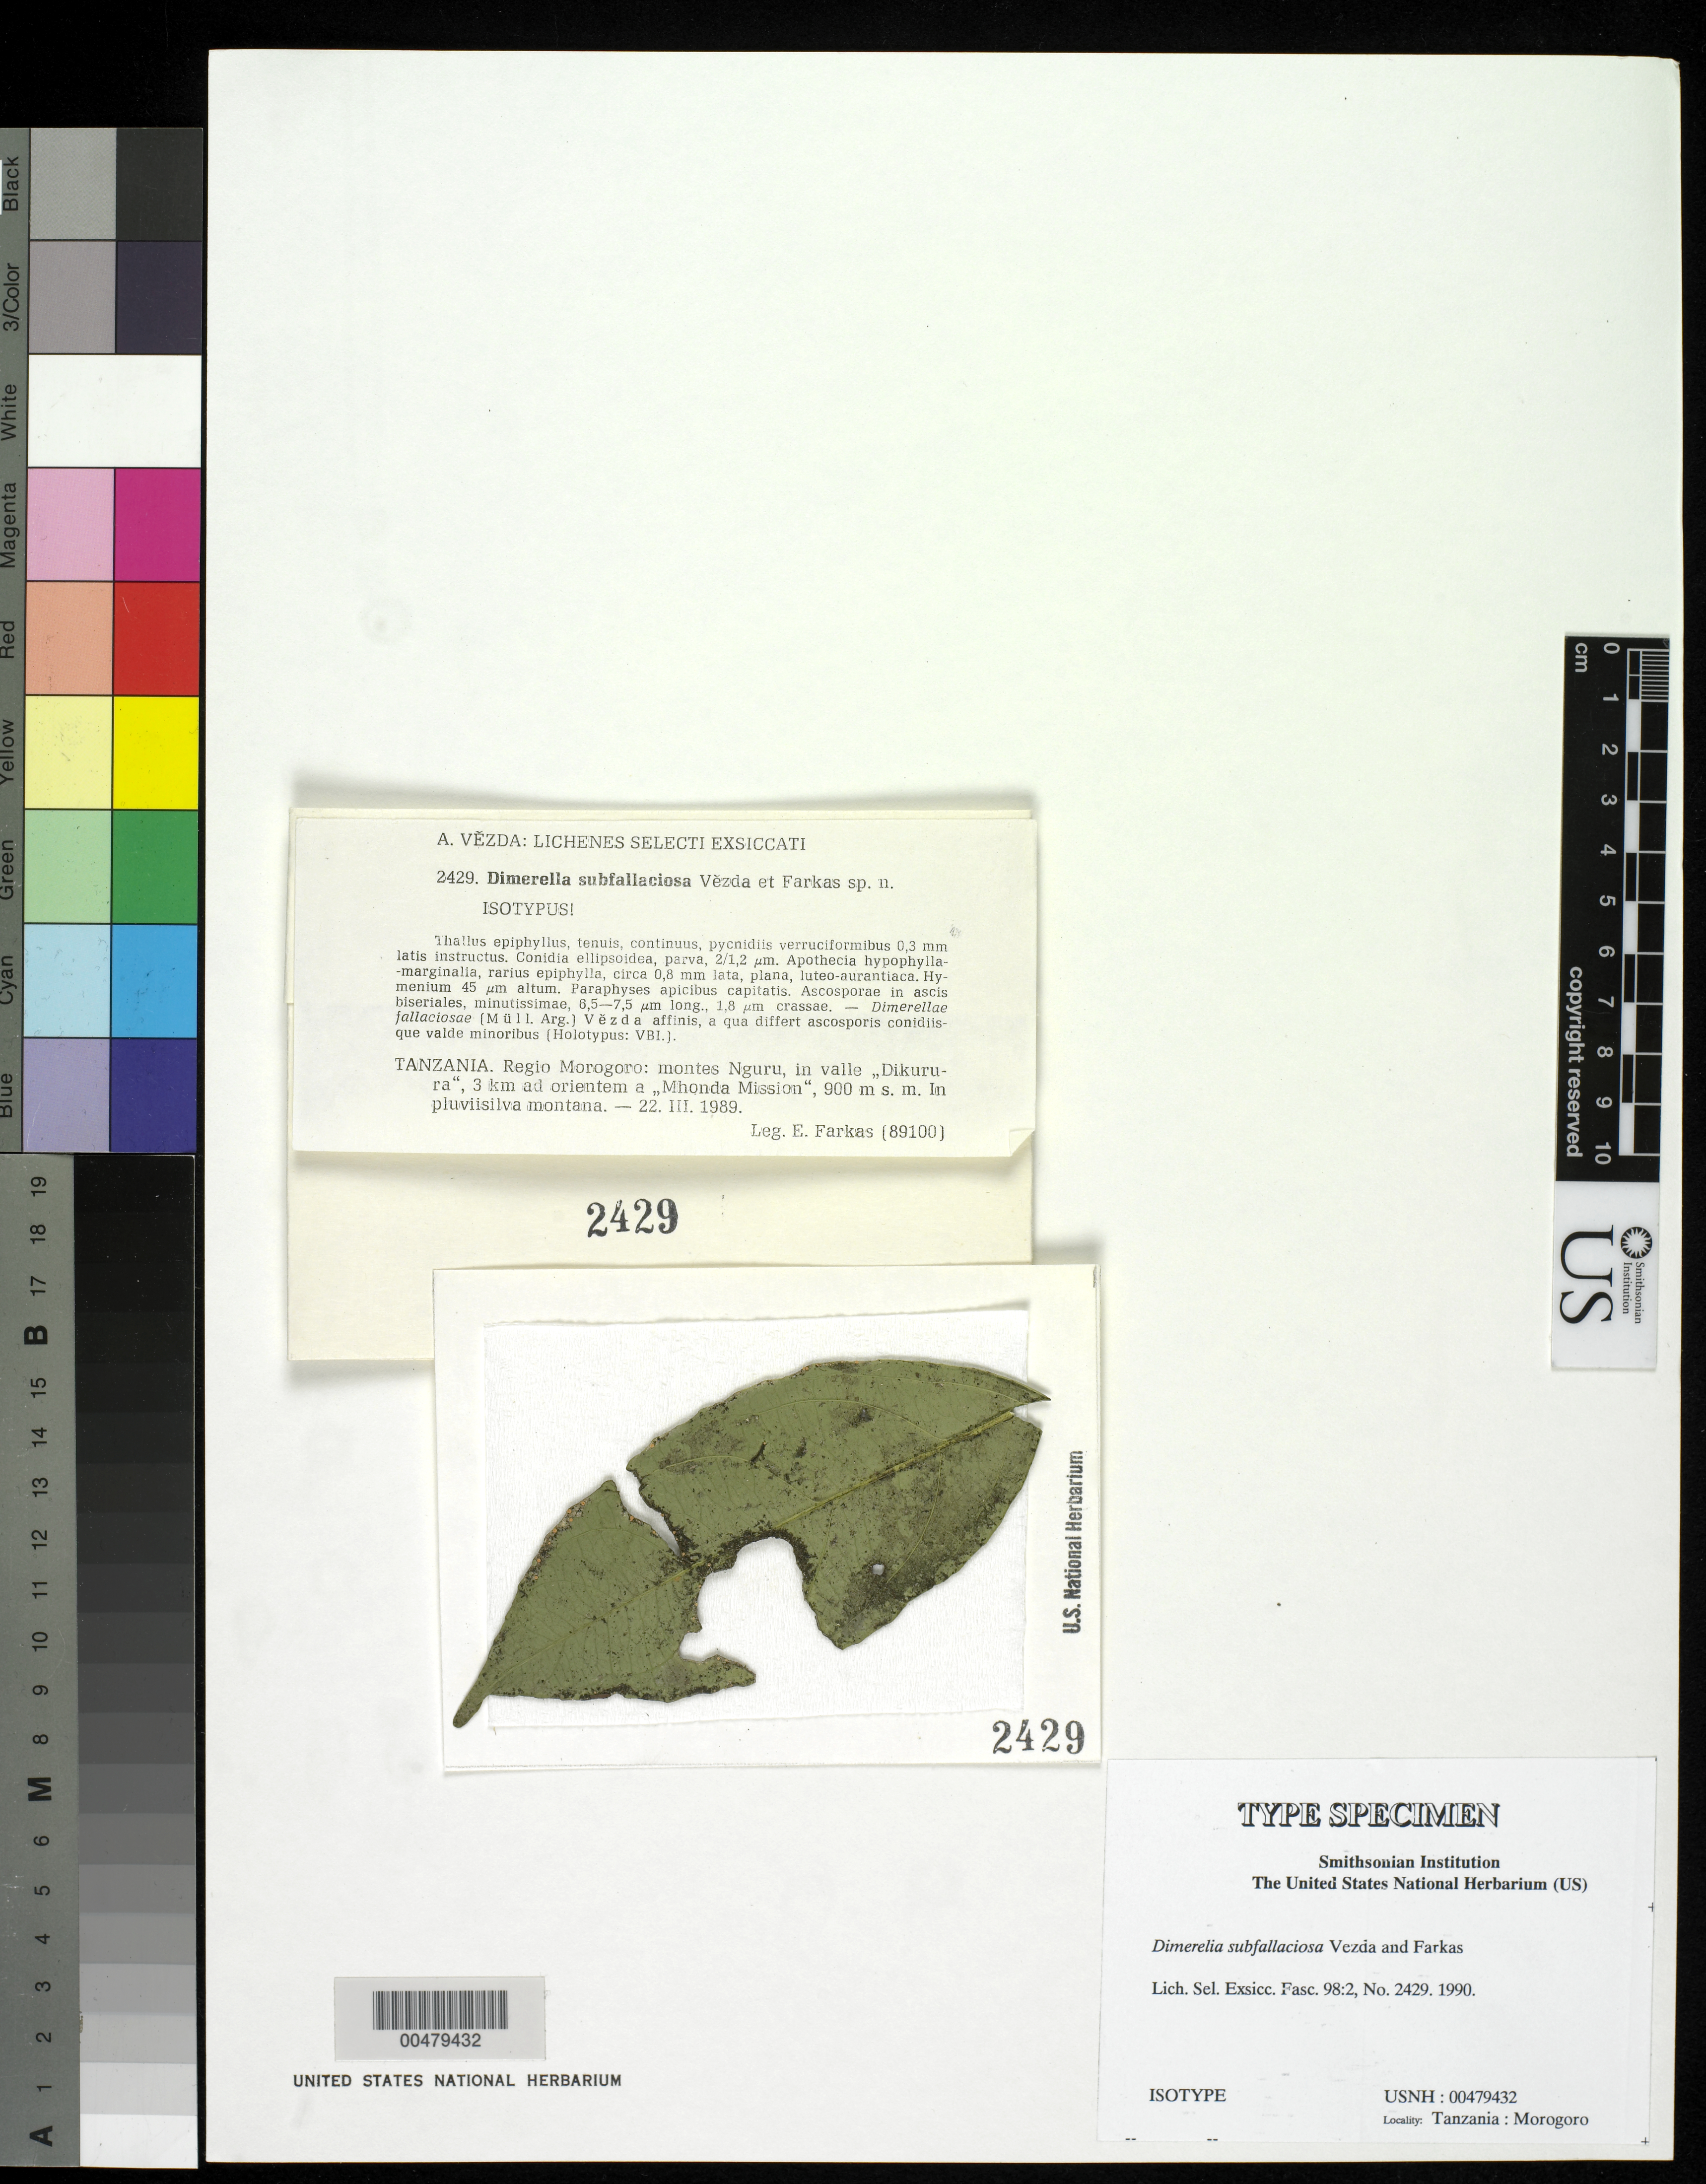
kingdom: Fungi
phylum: Ascomycota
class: Lecanoromycetes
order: Ostropales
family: Coenogoniaceae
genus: Dimerella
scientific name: Dimerella subfallaciosa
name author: Vezda & Farkas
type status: Isotype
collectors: E. Farkas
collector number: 2429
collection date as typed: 22 Mar 1989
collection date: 1989-03-22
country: Tanzania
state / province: Morogoro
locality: Montes Nguru, in Valle Dikurura, 3 km ad orientem a Mhonda Missio. [Nguru, Mountains in Dikurura Valley, 3 km to the E of Mhonda Mission.]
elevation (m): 900